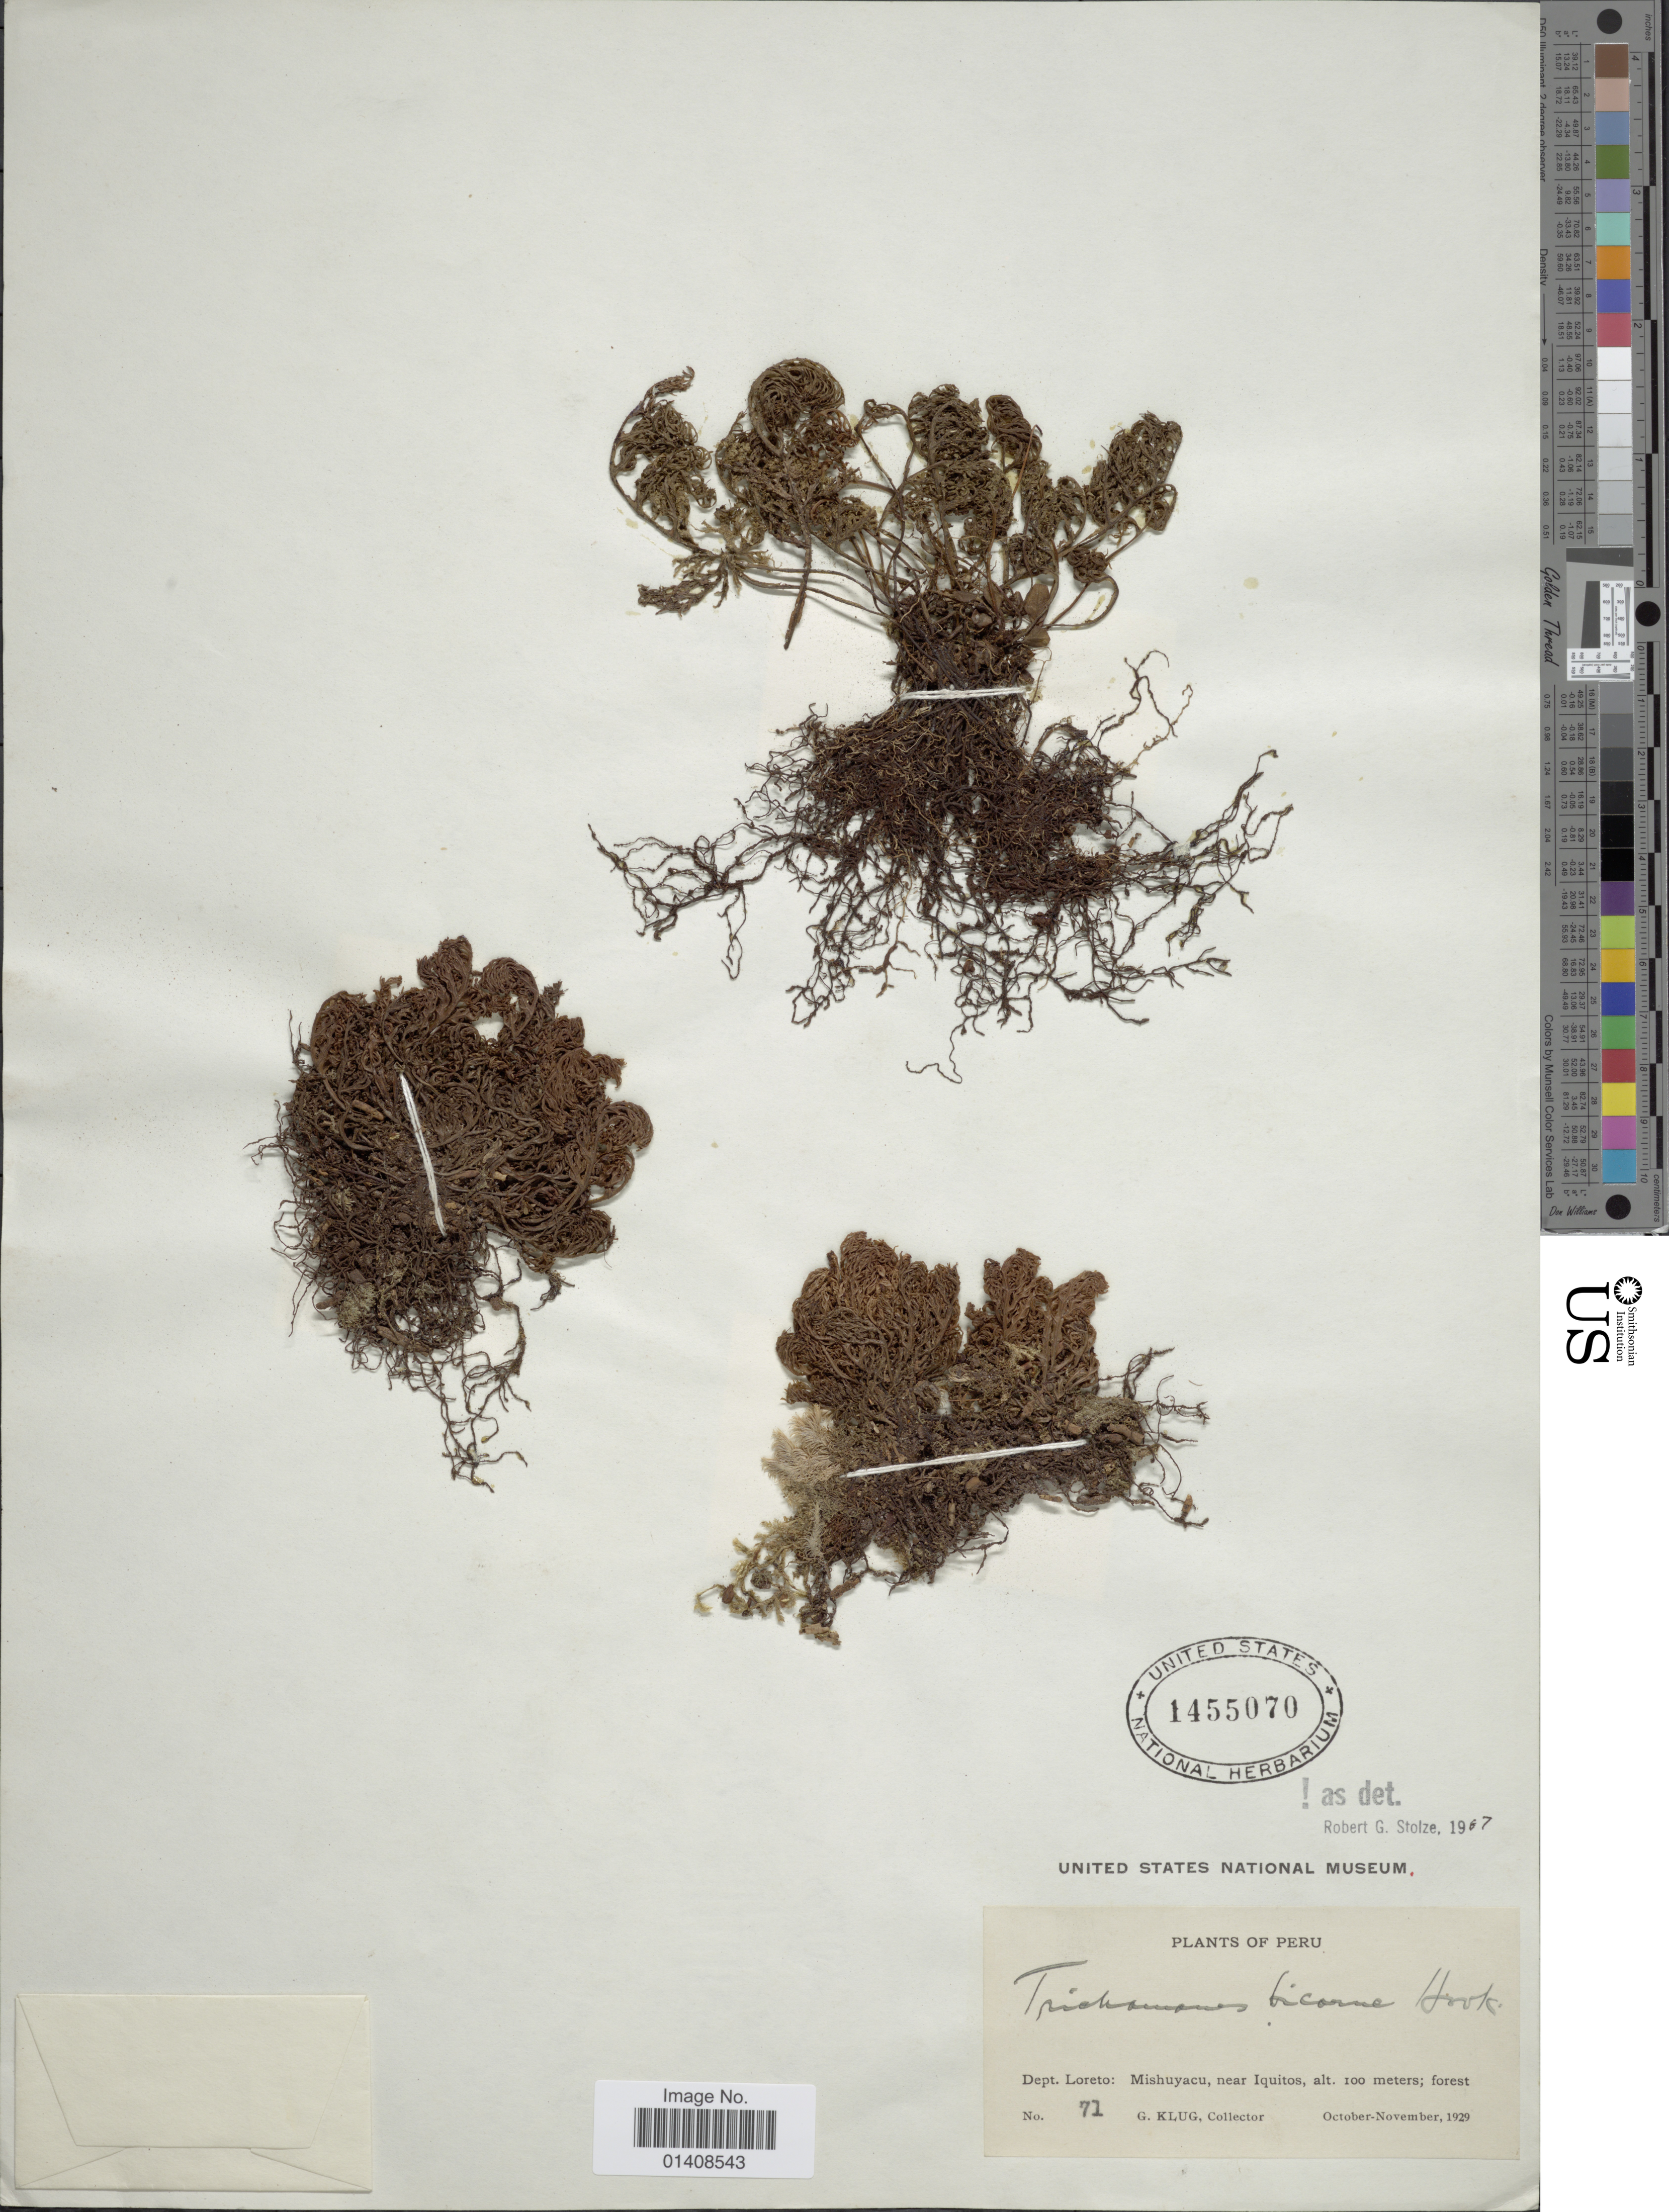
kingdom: Plantae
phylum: Tracheophyta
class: Polypodiopsida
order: Hymenophyllales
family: Hymenophyllaceae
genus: Trichomanes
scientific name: Trichomanes bicorne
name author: Hook.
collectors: G. Klug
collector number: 71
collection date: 1929-10/1929-11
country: Peru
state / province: Loreto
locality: Mishuyacu, near Iquitos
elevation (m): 100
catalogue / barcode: US 1455070